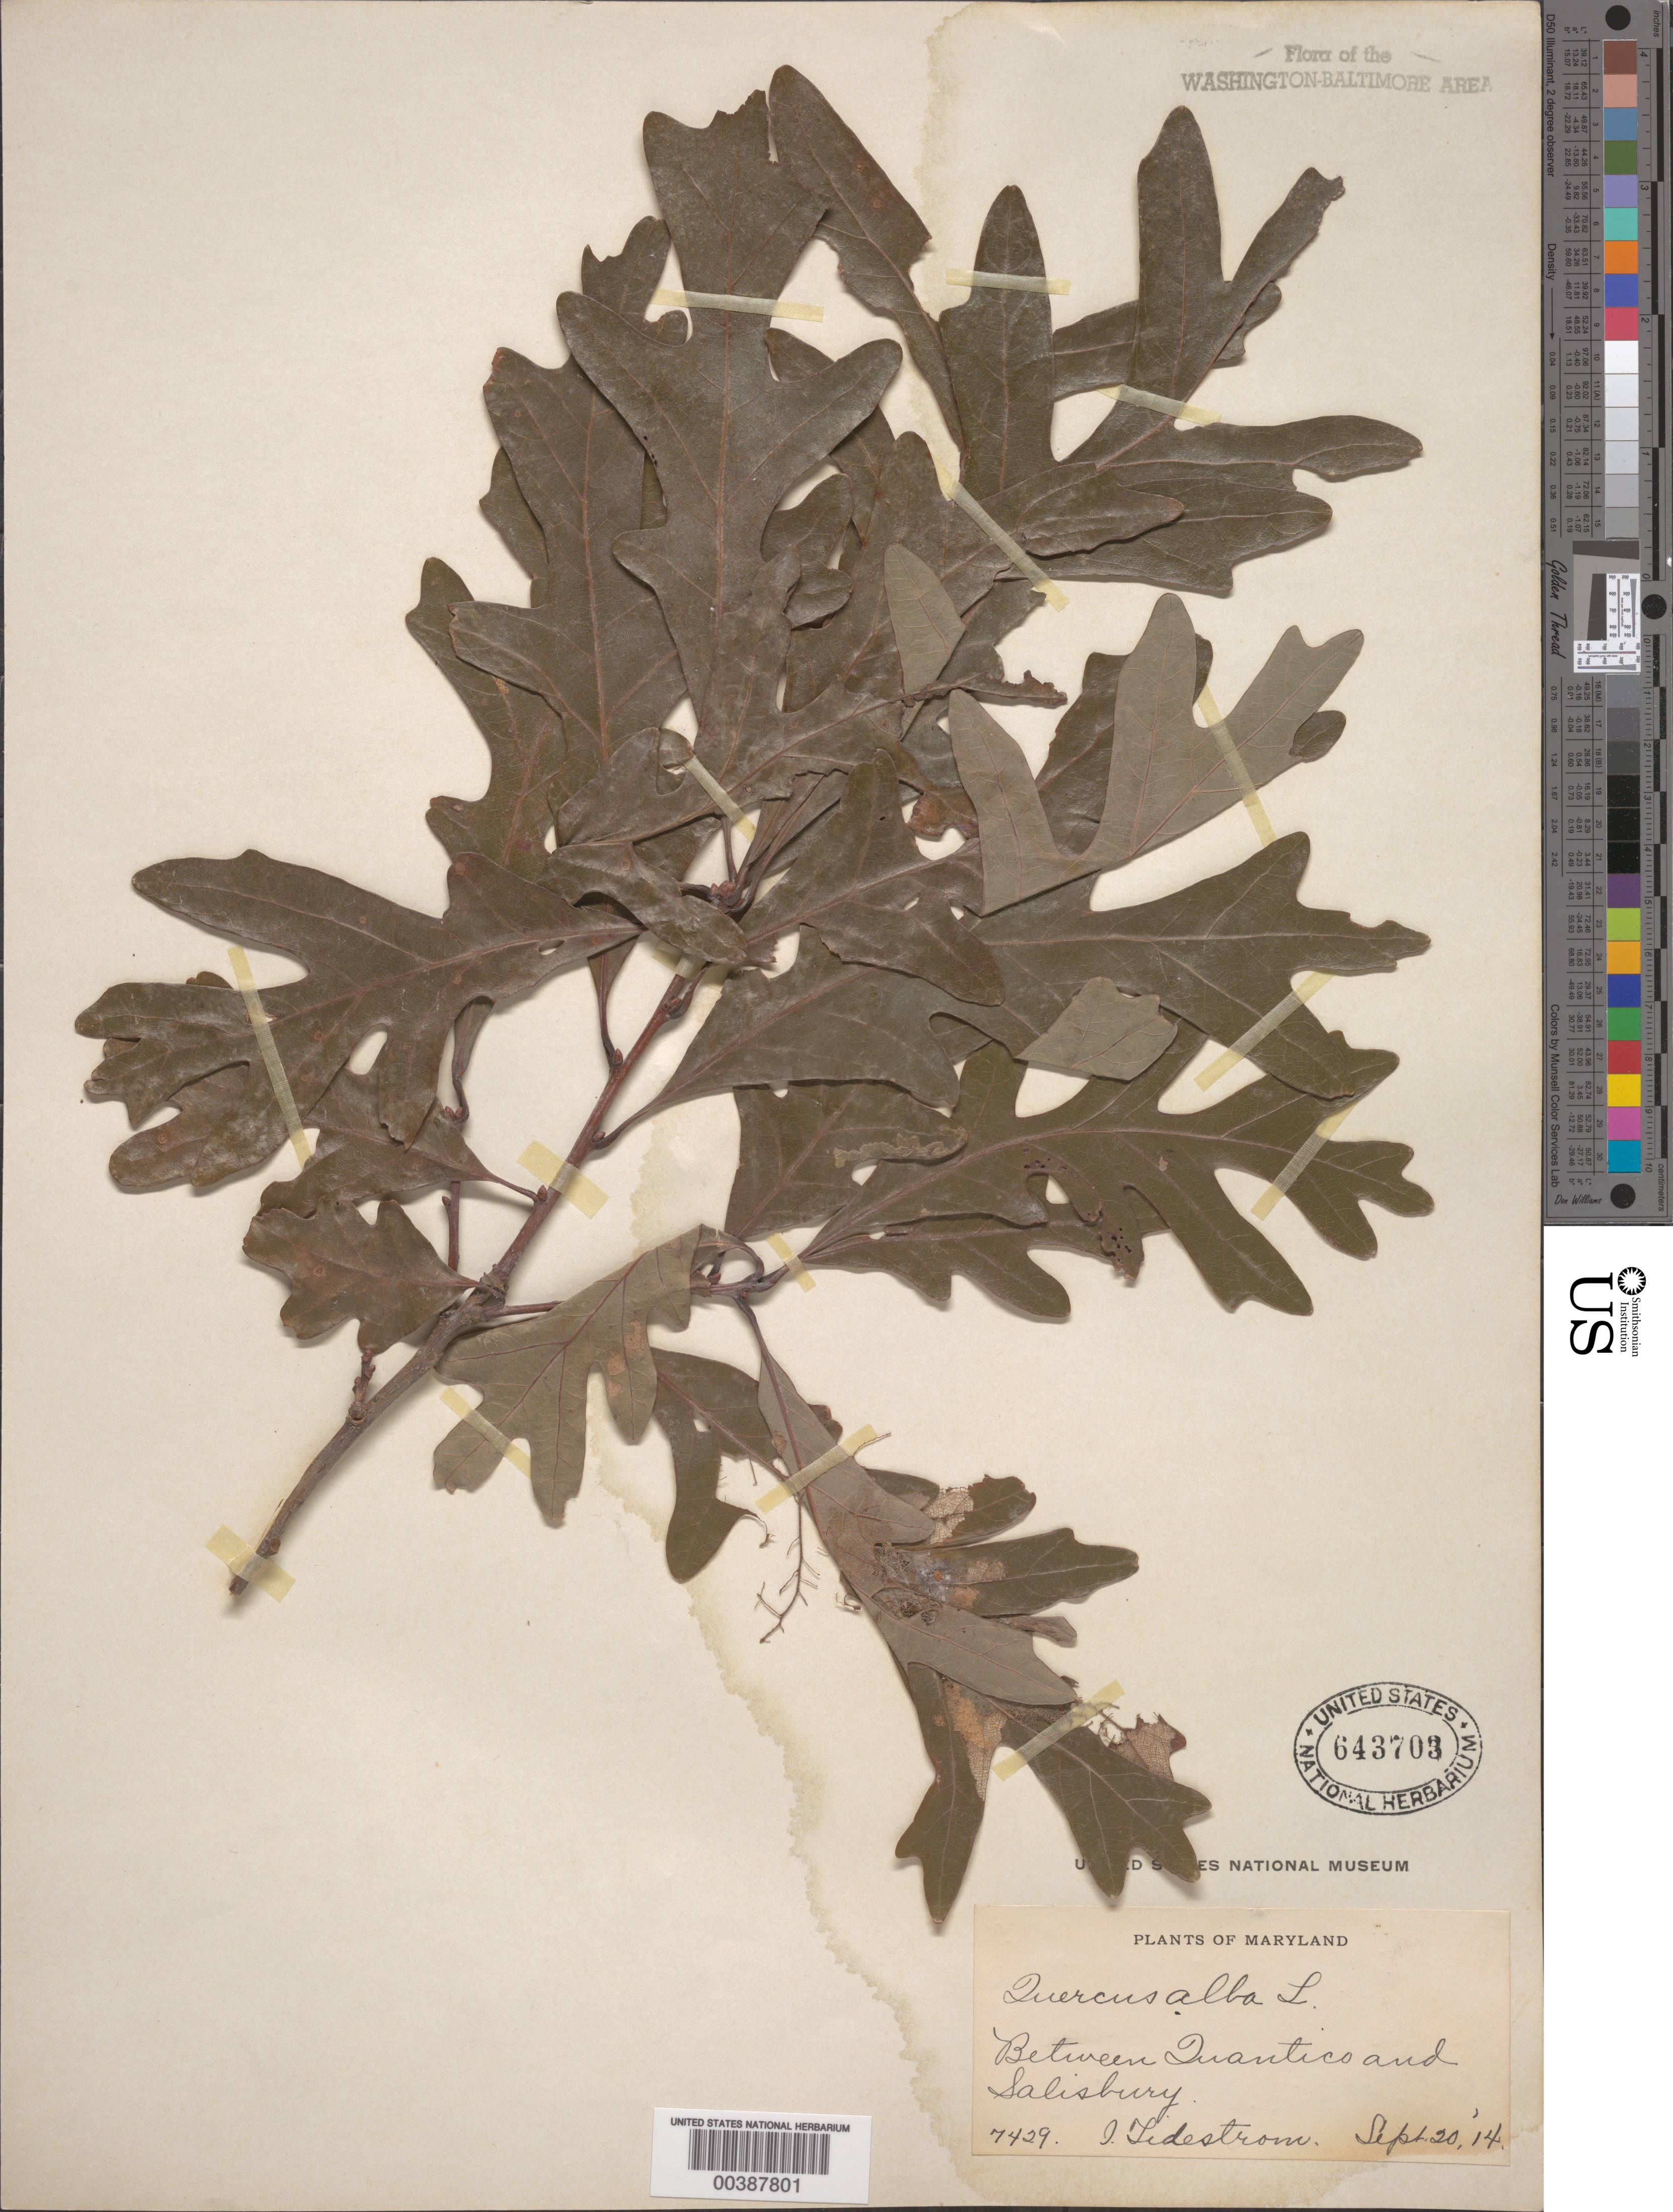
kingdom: Plantae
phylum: Tracheophyta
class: Magnoliopsida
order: Fagales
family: Fagaceae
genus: Quercus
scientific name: Quercus alba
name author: L.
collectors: I. F. Tidestrom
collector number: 7429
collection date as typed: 20 Sep 1914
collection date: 1914-09-20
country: United States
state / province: Maryland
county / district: Wicomico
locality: Between Quantico and Salisbury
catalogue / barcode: US 643703